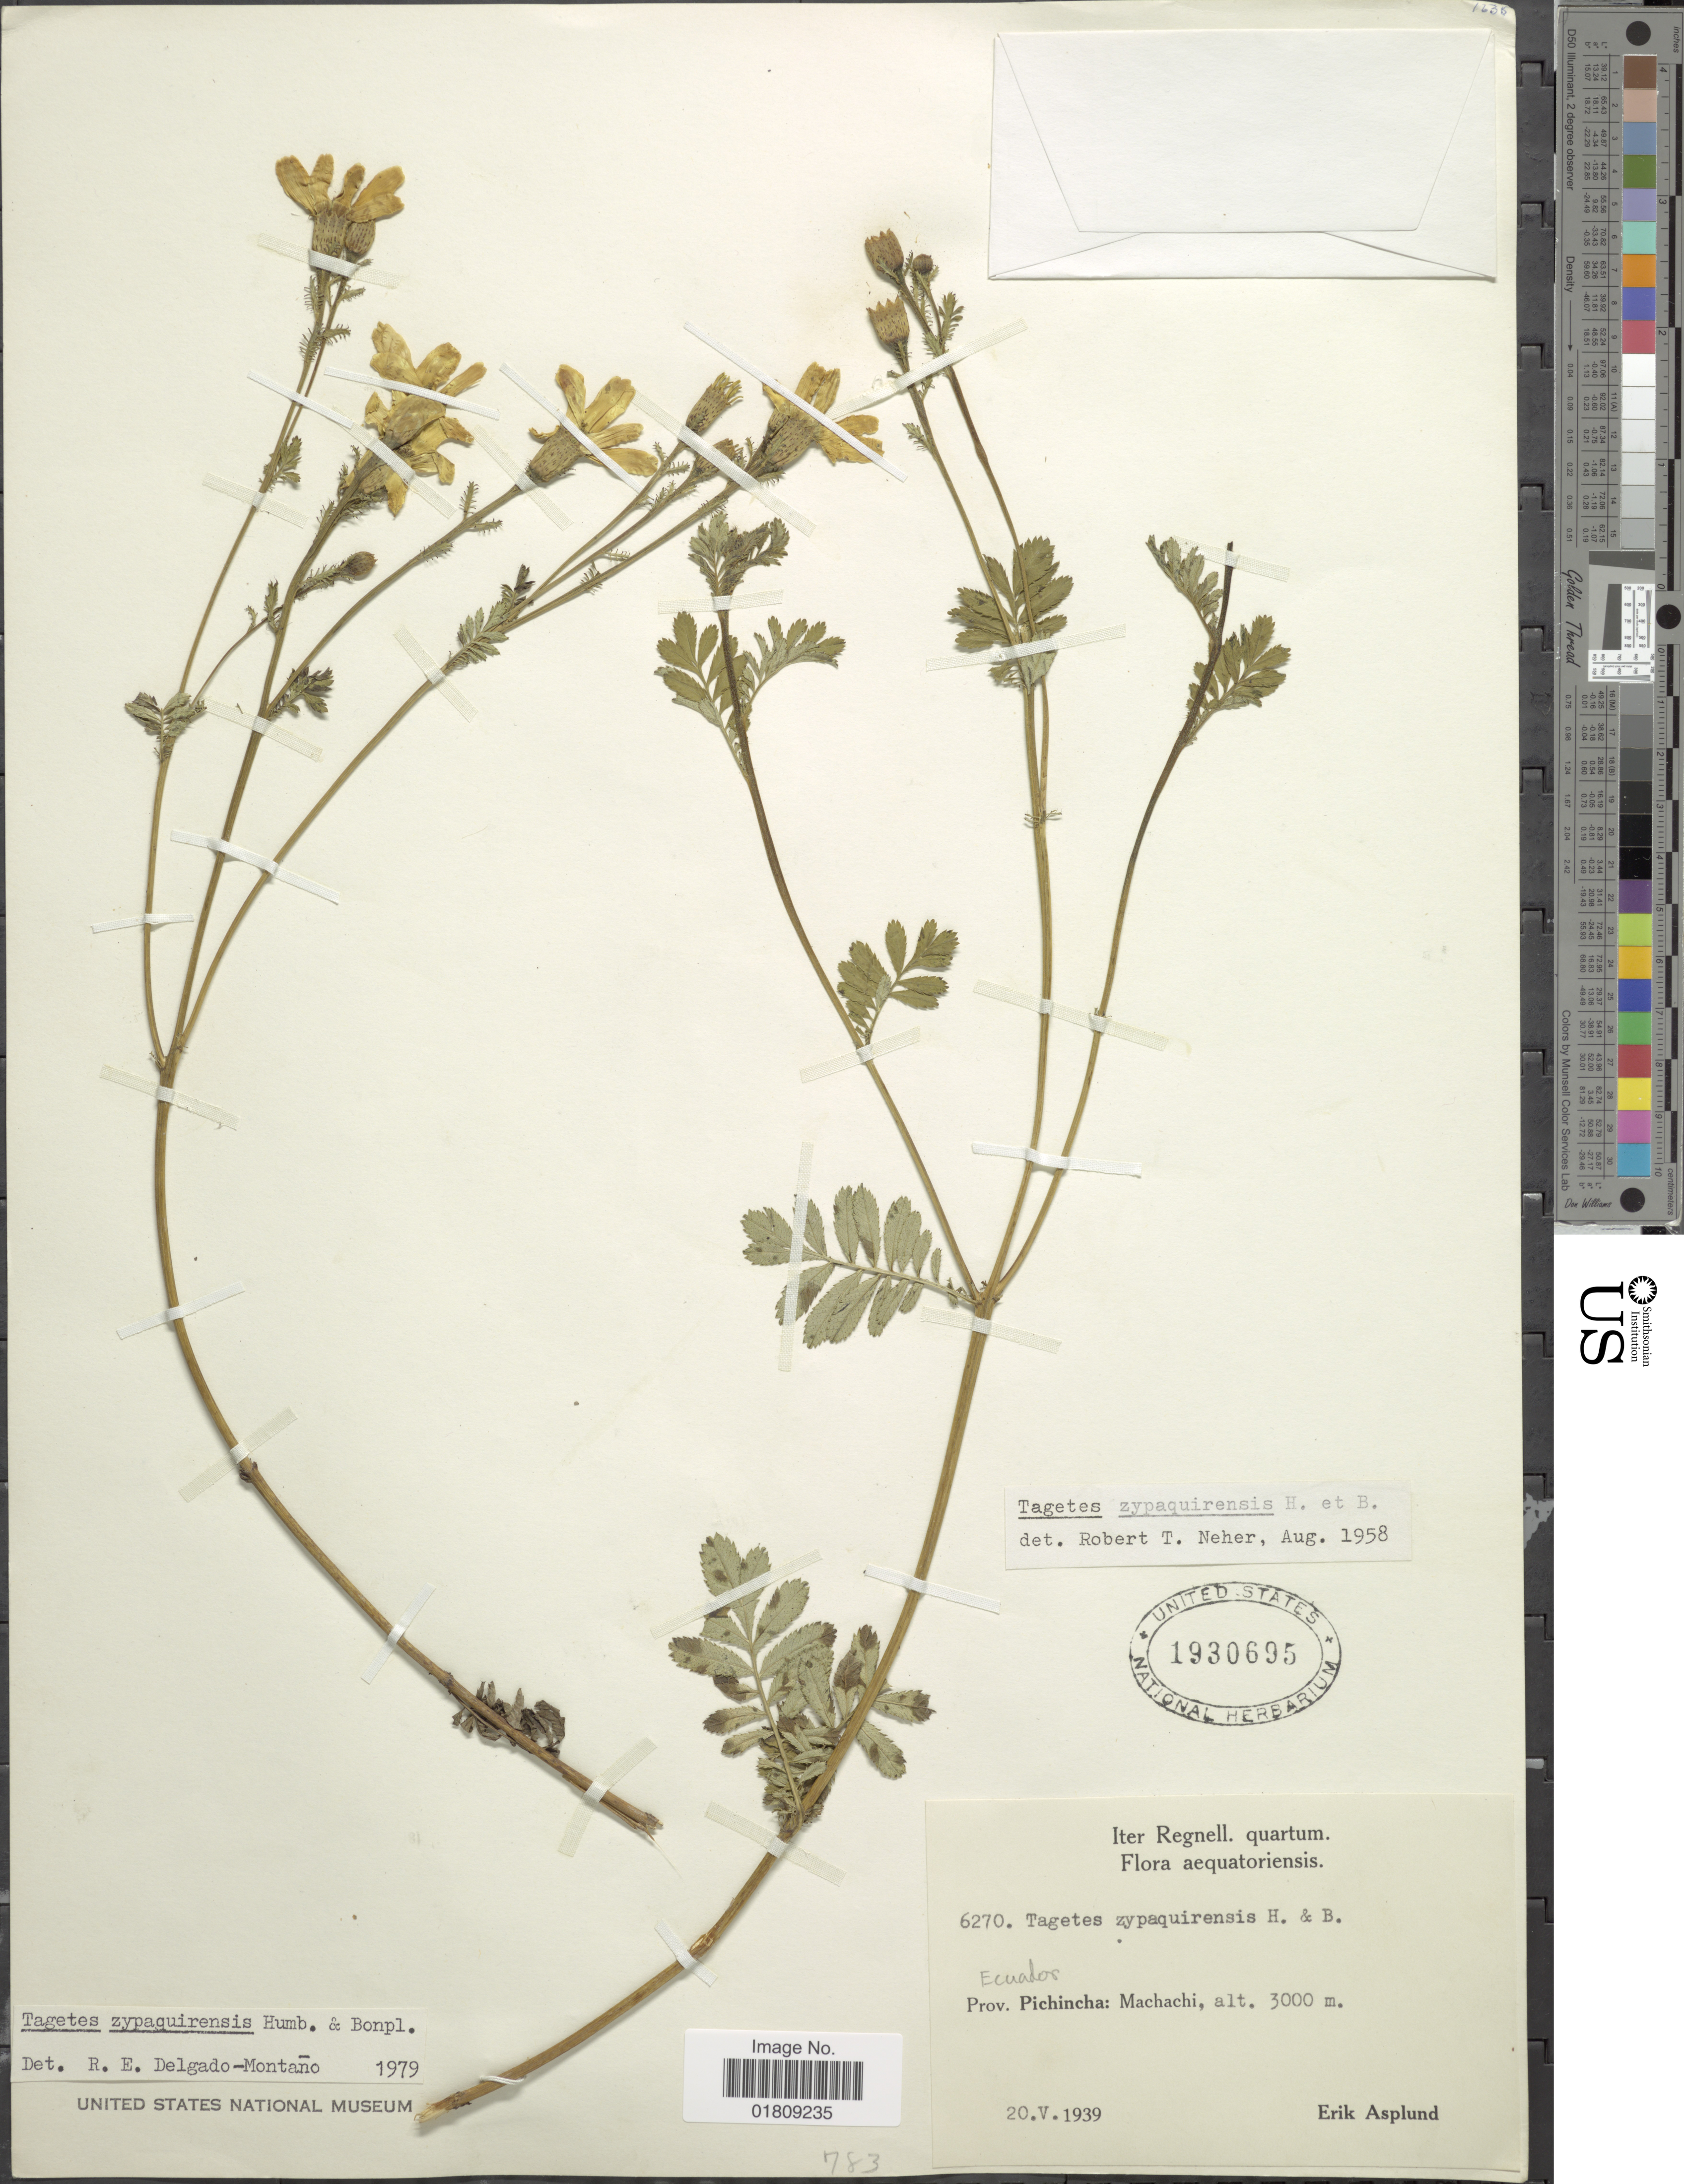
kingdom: Plantae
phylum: Tracheophyta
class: Magnoliopsida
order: Asterales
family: Asteraceae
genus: Tagetes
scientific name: Tagetes zypaquirensis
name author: Humb. & Bonpl.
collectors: E. Asplund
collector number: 6270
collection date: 1939-05-20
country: Ecuador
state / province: Pichincha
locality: Machachi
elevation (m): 3000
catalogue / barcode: US 1930695